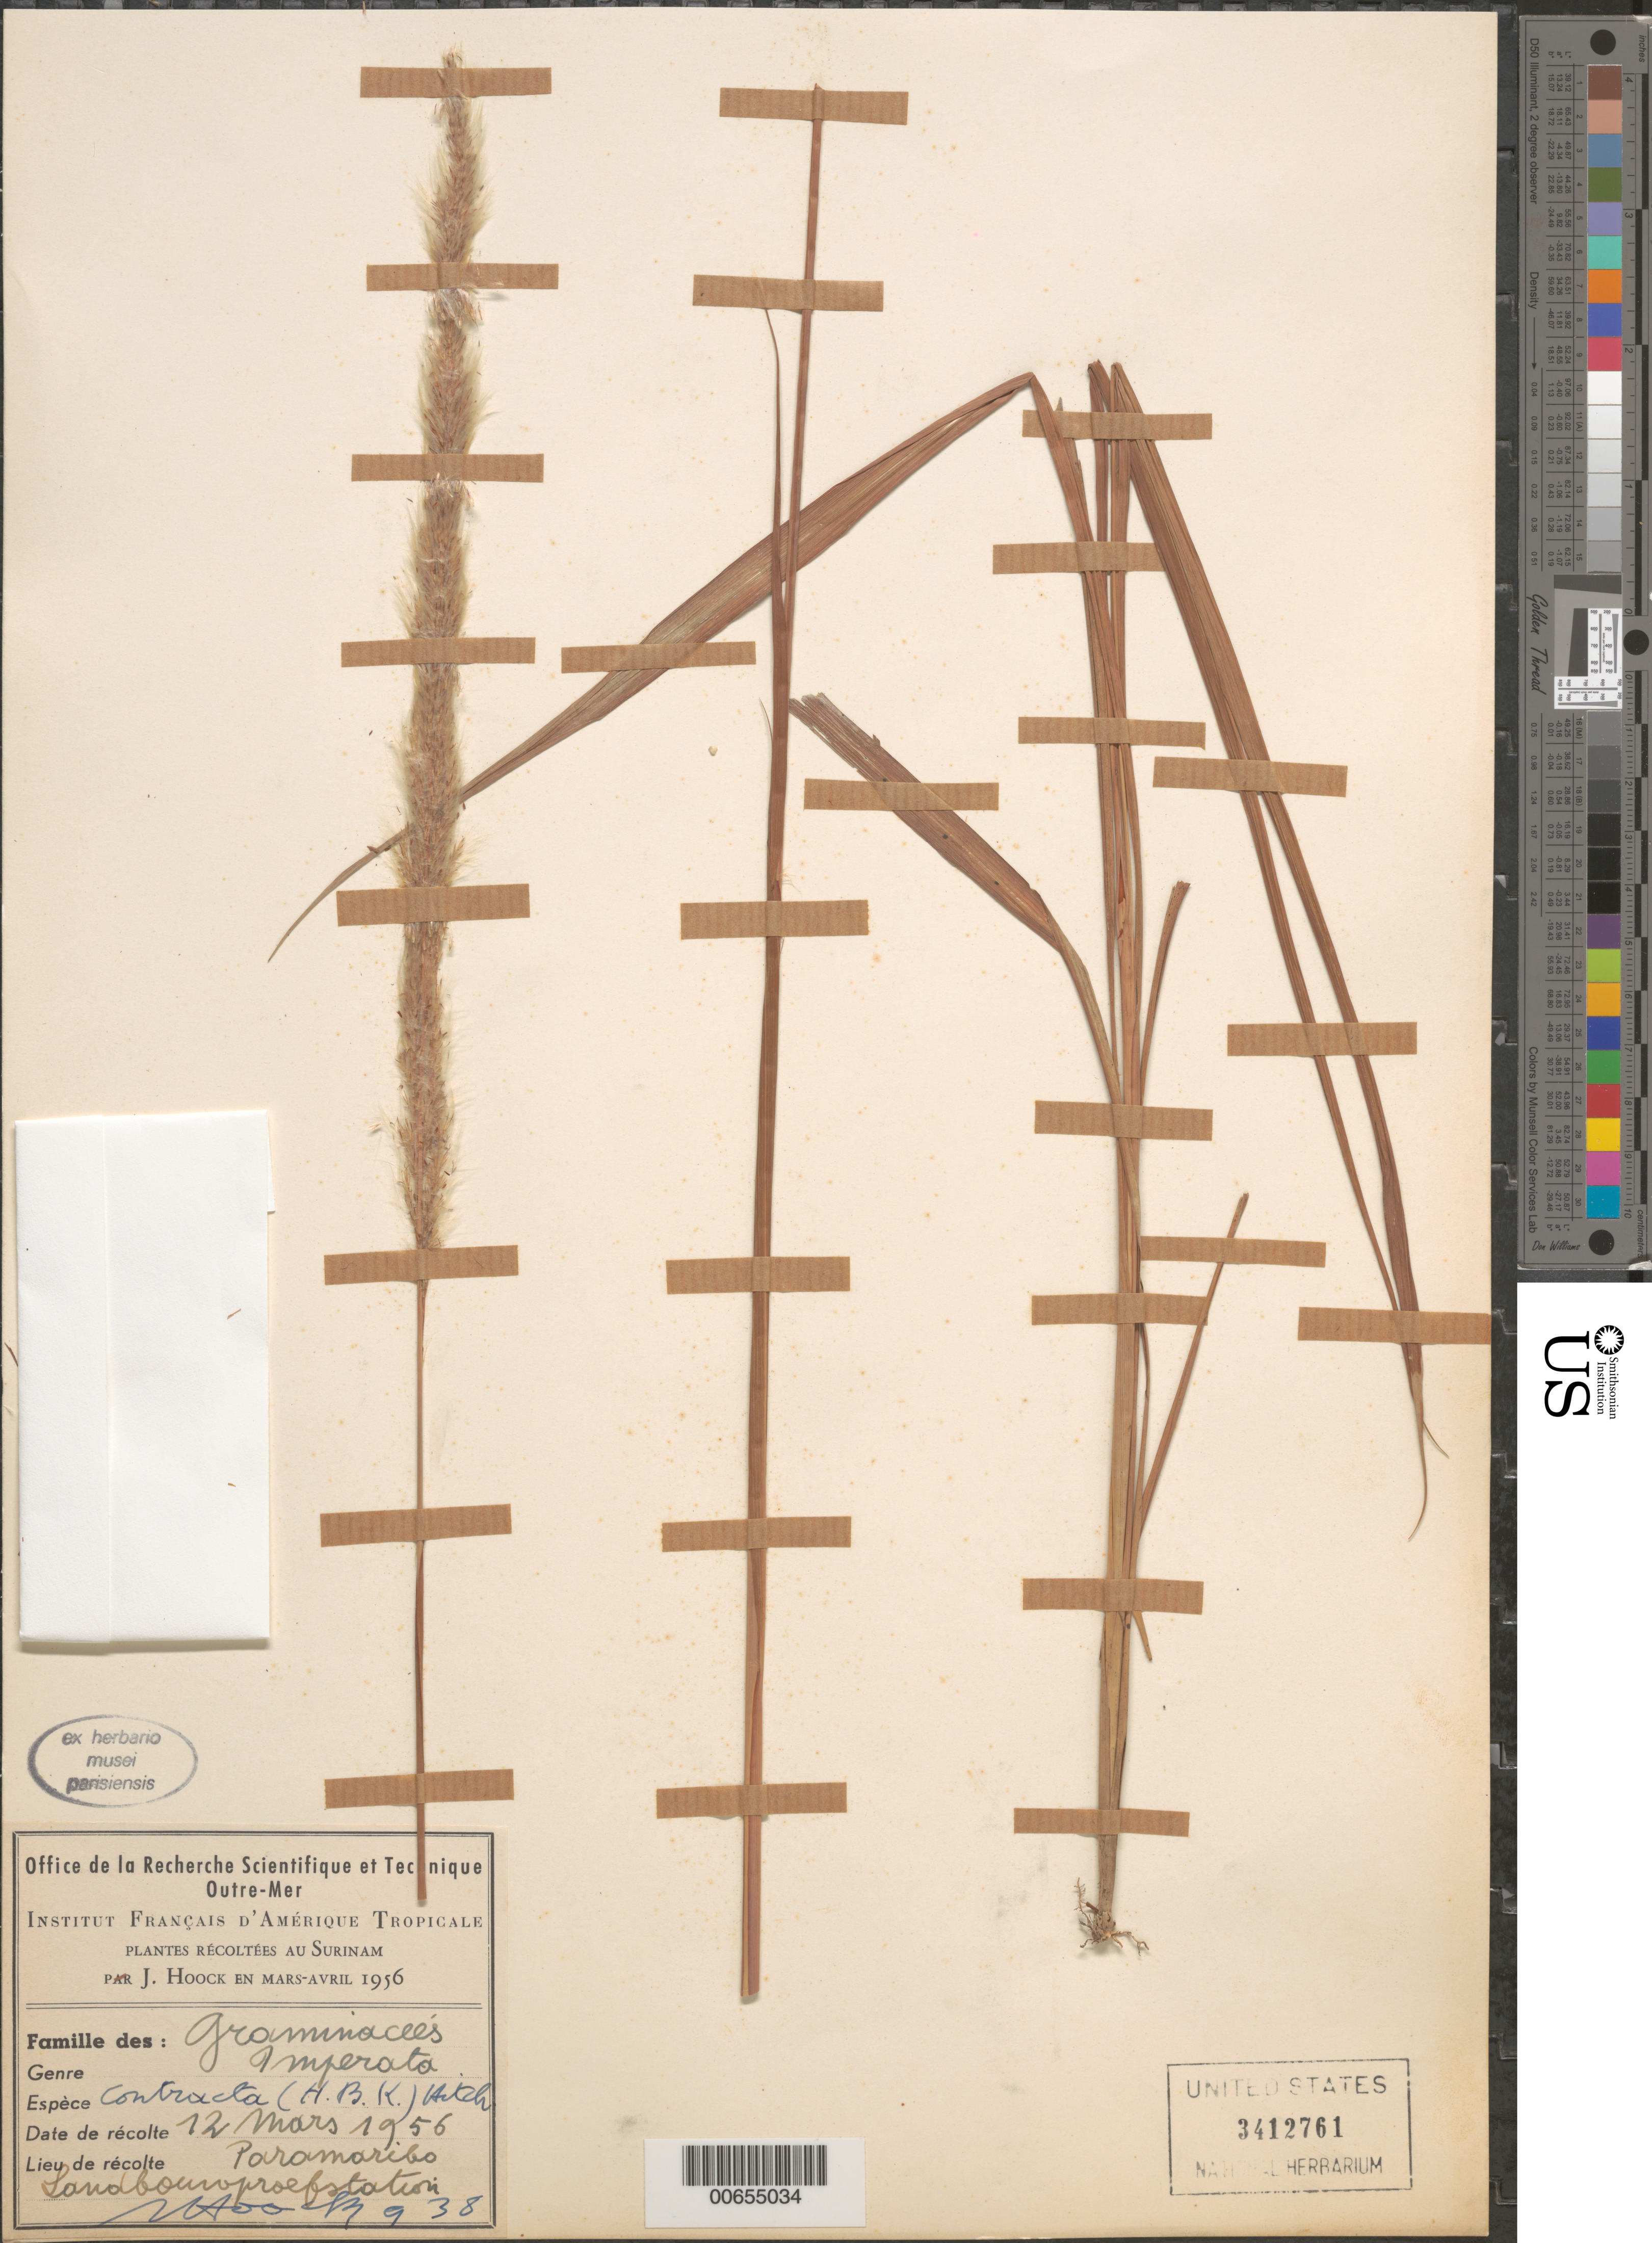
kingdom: Plantae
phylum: Tracheophyta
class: Liliopsida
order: Poales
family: Poaceae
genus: Imperata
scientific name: Imperata contracta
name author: (Kunth) Hitchc.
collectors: J. Hoock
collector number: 938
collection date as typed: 12-Mar-56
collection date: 1956-03-12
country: Suriname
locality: Paramaribo, Landbouropraefstation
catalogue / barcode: US 3412761